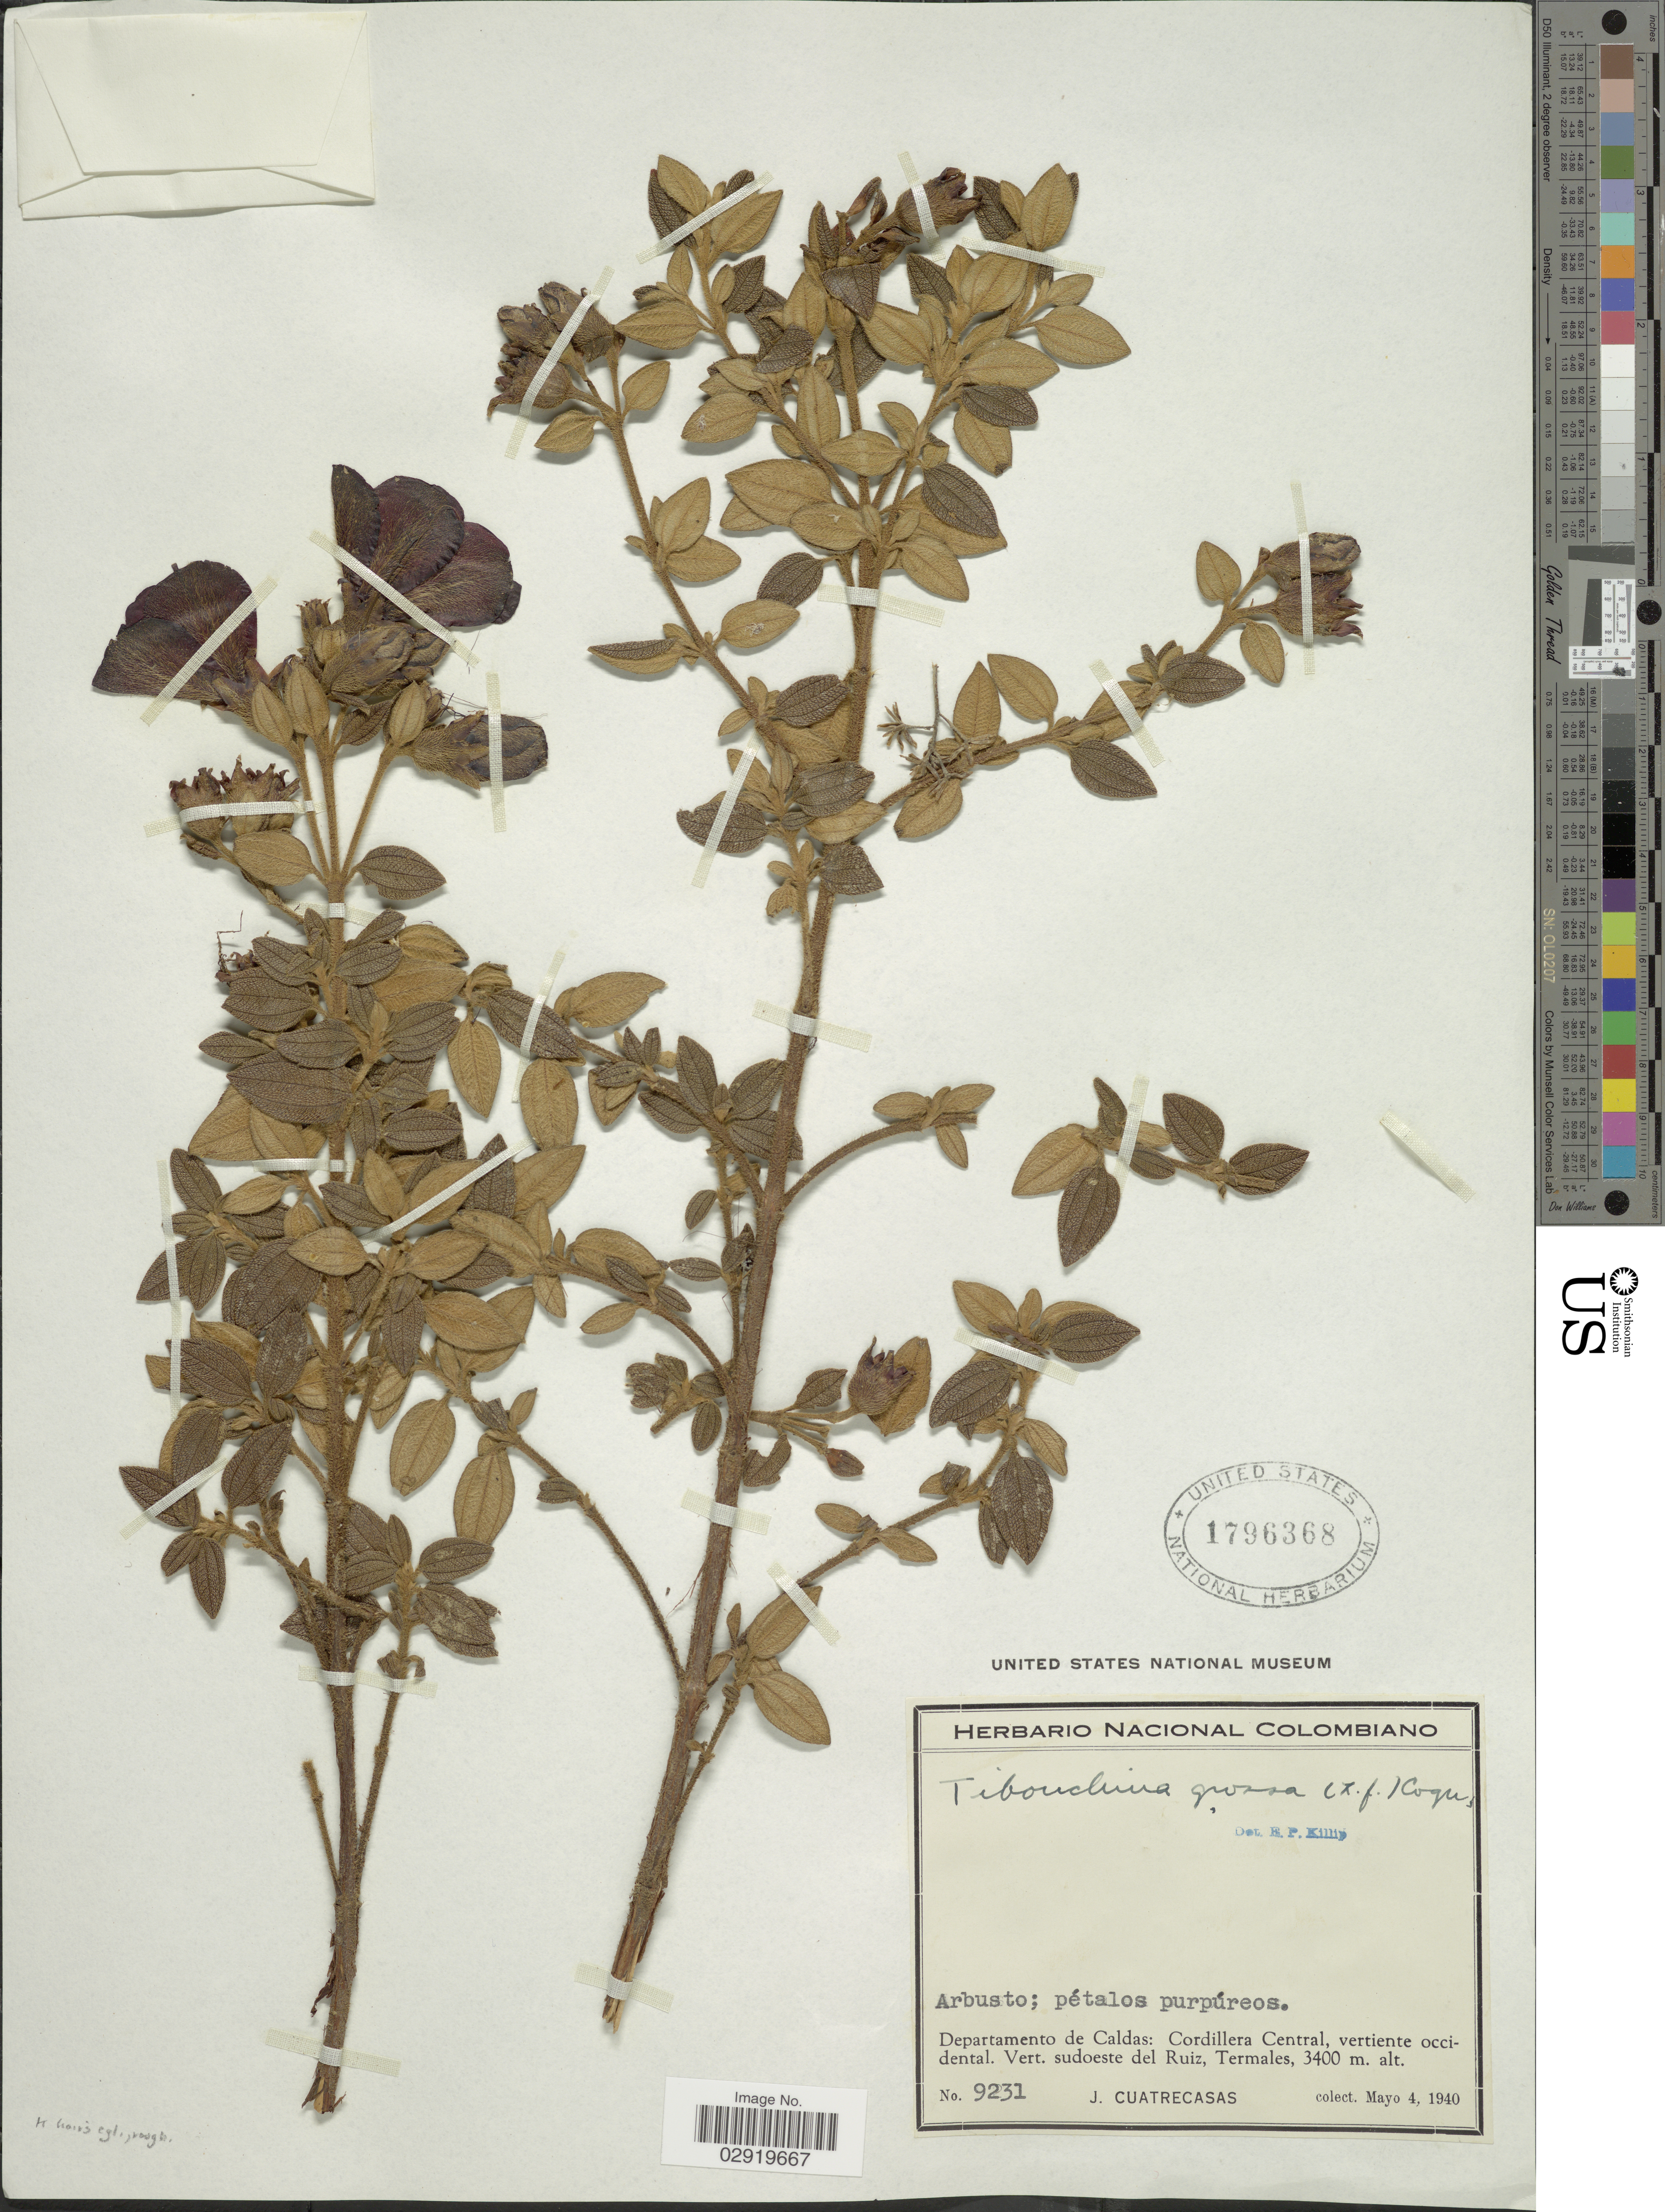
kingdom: Plantae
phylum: Tracheophyta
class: Magnoliopsida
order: Myrtales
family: Melastomataceae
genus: Chaetogastra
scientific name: Chaetogastra grossa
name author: (L. f.) P.J.F. Guim. & Michelang.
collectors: J. Cuatrecasas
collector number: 9231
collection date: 1940-05-04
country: Colombia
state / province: Caldas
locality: Departamento de Caldas: Cordillera Central, vertiente occidental. Vert. sudoeste del Ruiz, Termales.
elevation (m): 3400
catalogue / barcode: US 1796368